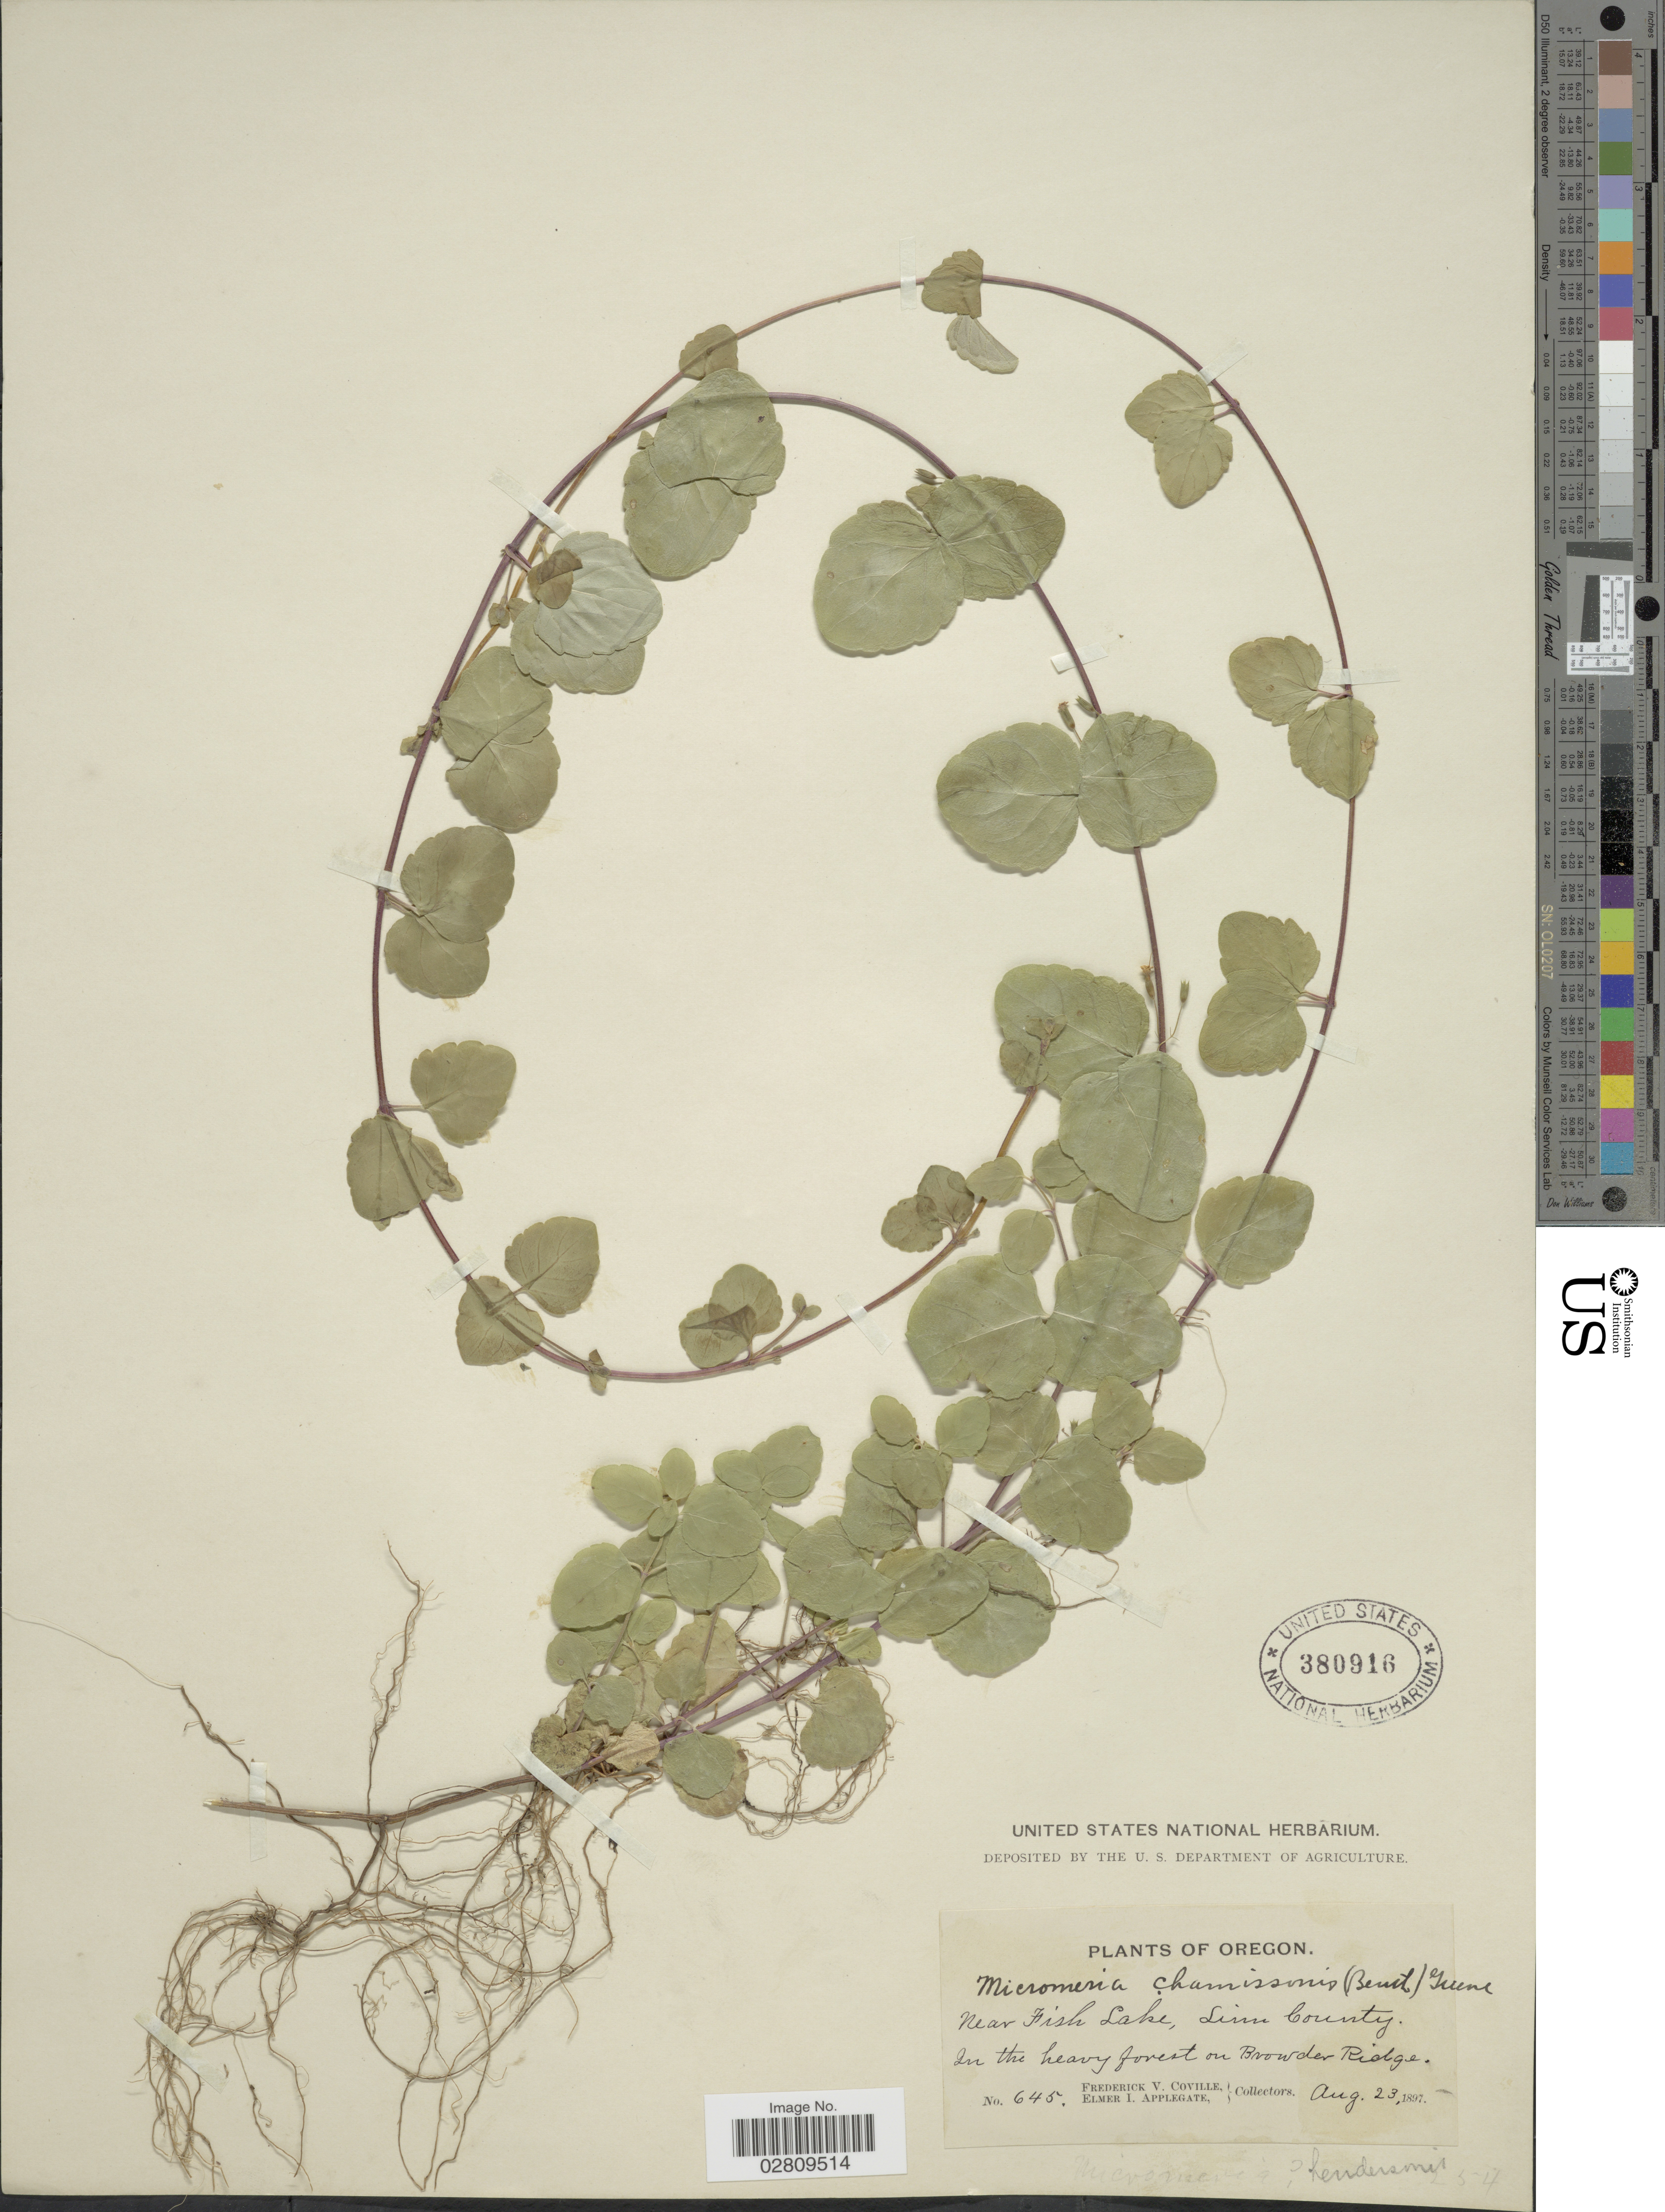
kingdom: Plantae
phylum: Tracheophyta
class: Magnoliopsida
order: Lamiales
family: Lamiaceae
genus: Micromeria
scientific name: Micromeria douglasii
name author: Benth.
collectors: F. V. Coville & E. I. Applegate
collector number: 645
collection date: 1897-08-23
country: United States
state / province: Oregon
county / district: Linn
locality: Near Fish Lake, Linn County. In the heavy forest on Browder Ridge.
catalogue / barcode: US 380916